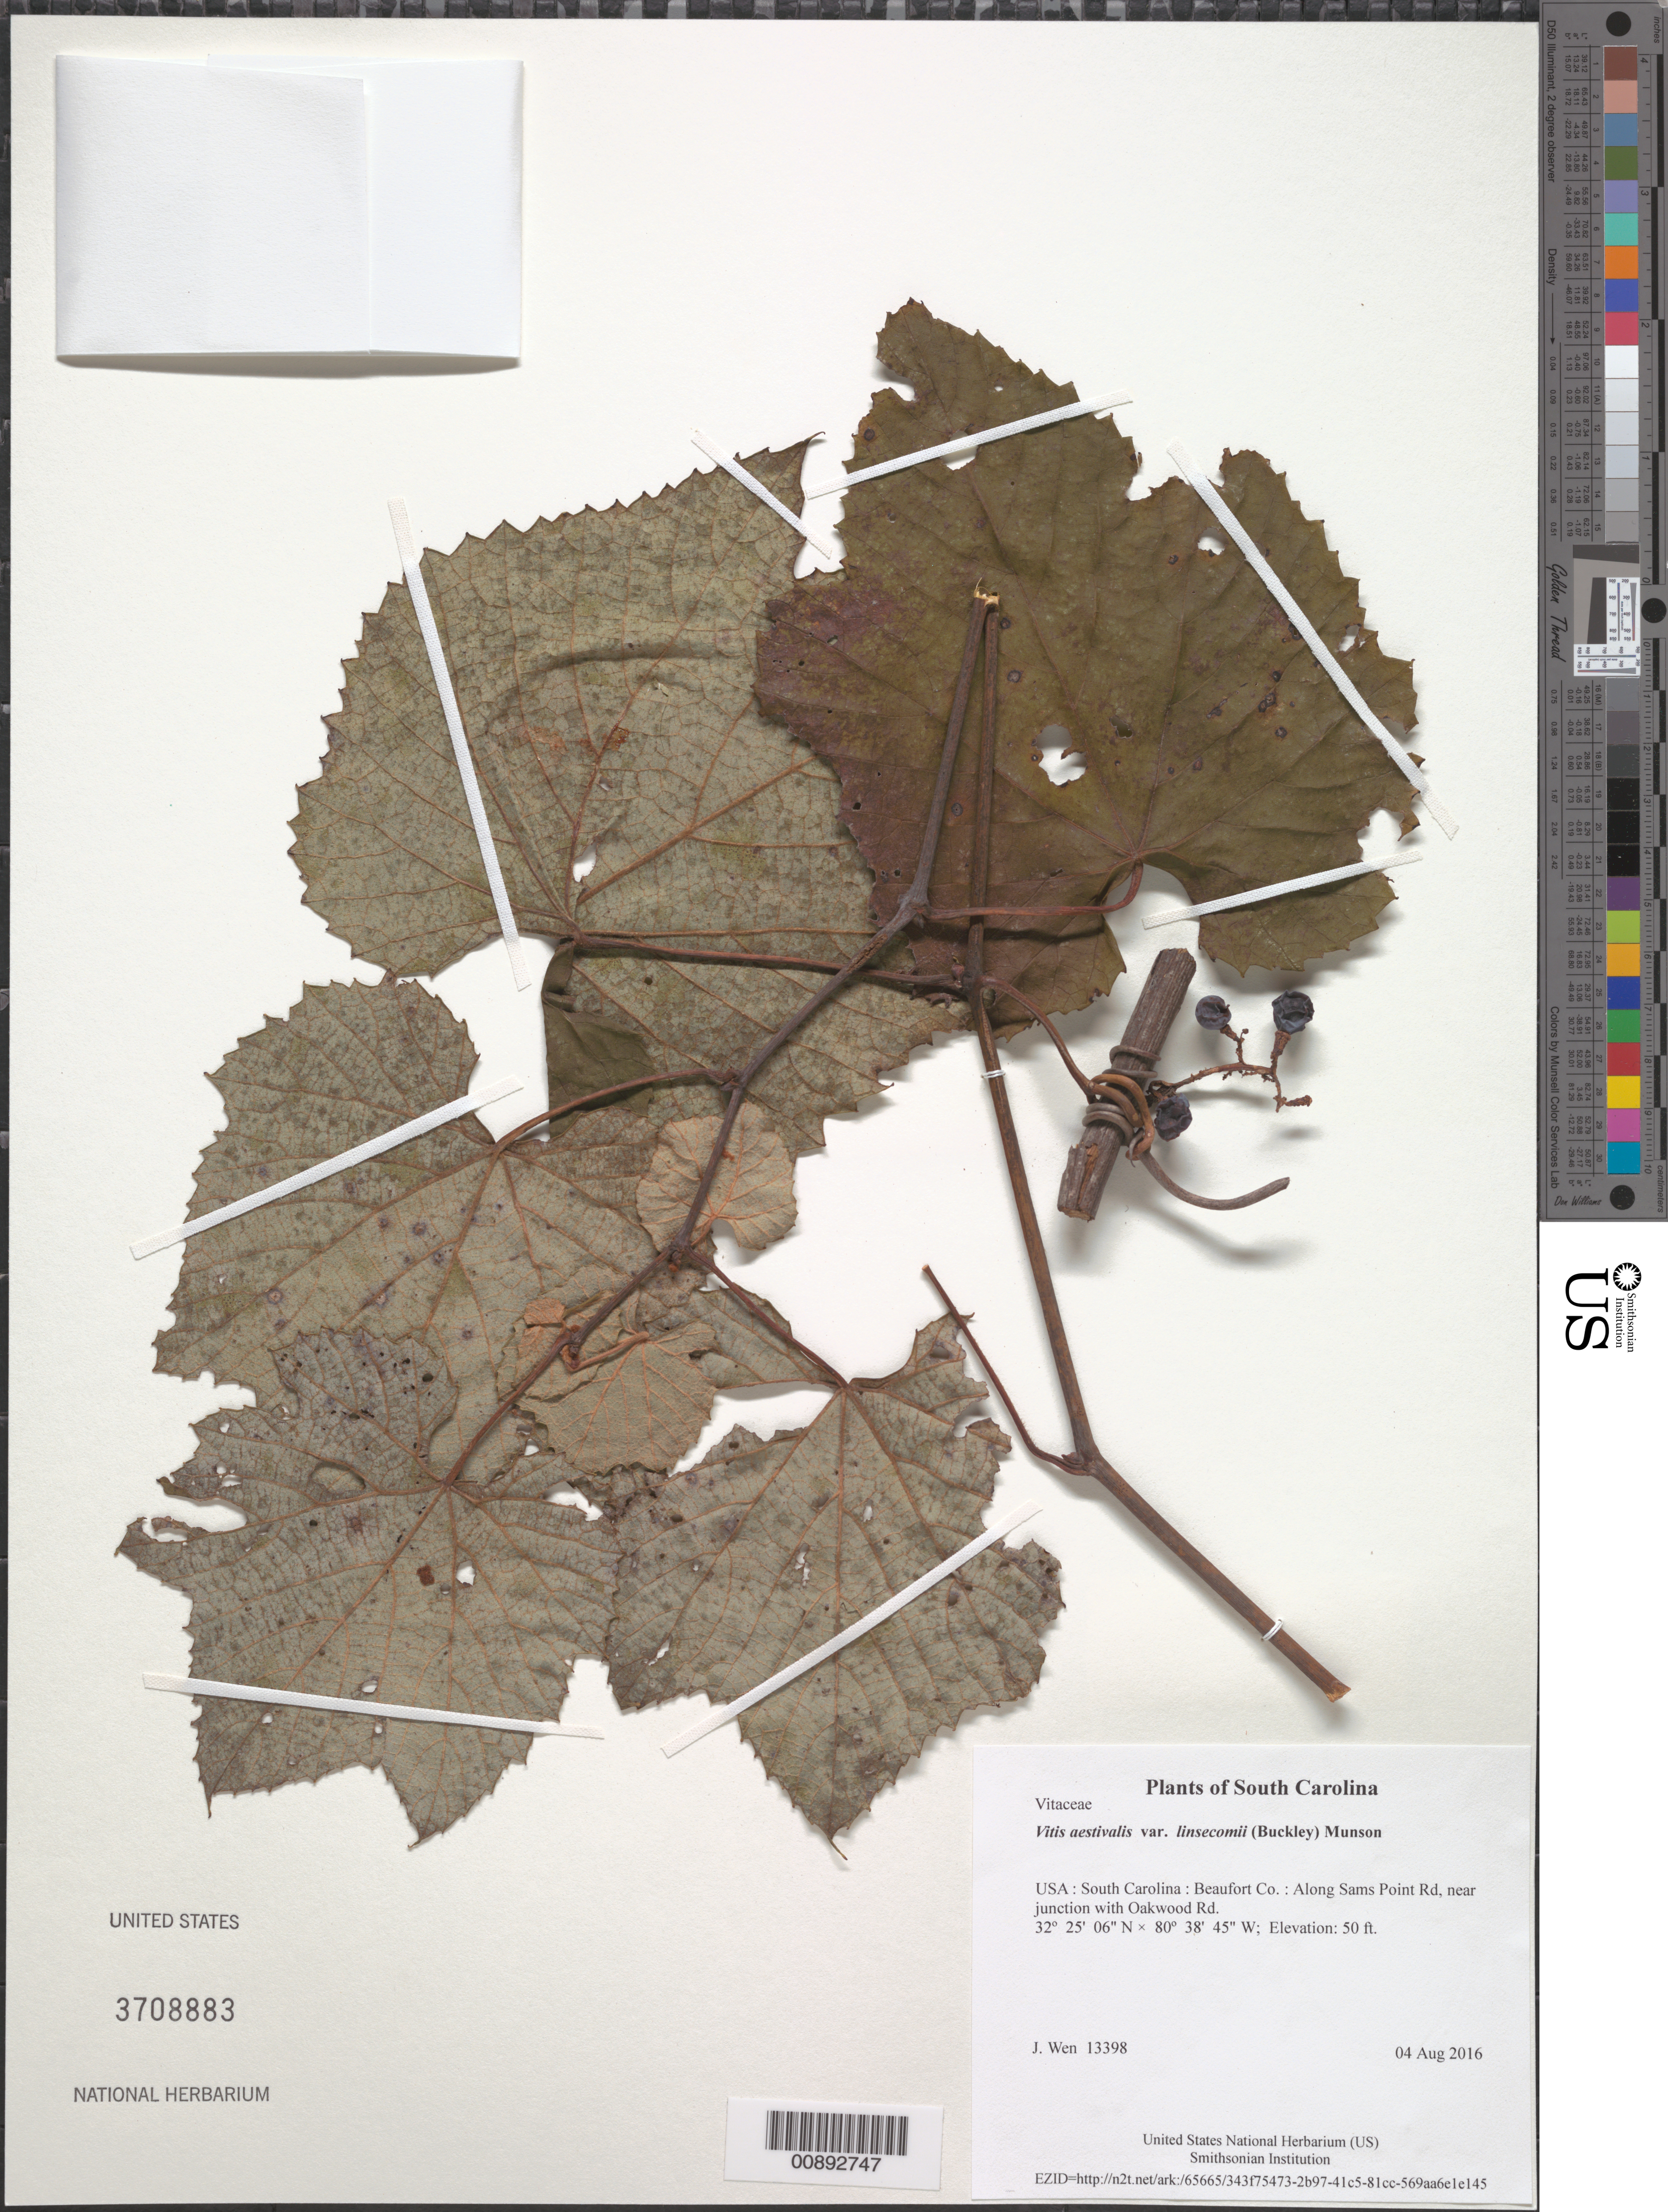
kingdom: Plantae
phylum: Tracheophyta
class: Magnoliopsida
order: Vitales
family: Vitaceae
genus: Vitis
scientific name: Vitis aestivalis var. linsecomii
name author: (Buckley) Munson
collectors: J. Wen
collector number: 13398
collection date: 2016-08-04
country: United States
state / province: South Carolina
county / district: Beaufort Co.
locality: Along Sams Point Rd, near junction with Oakwood Rd.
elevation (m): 15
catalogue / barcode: US 3708883